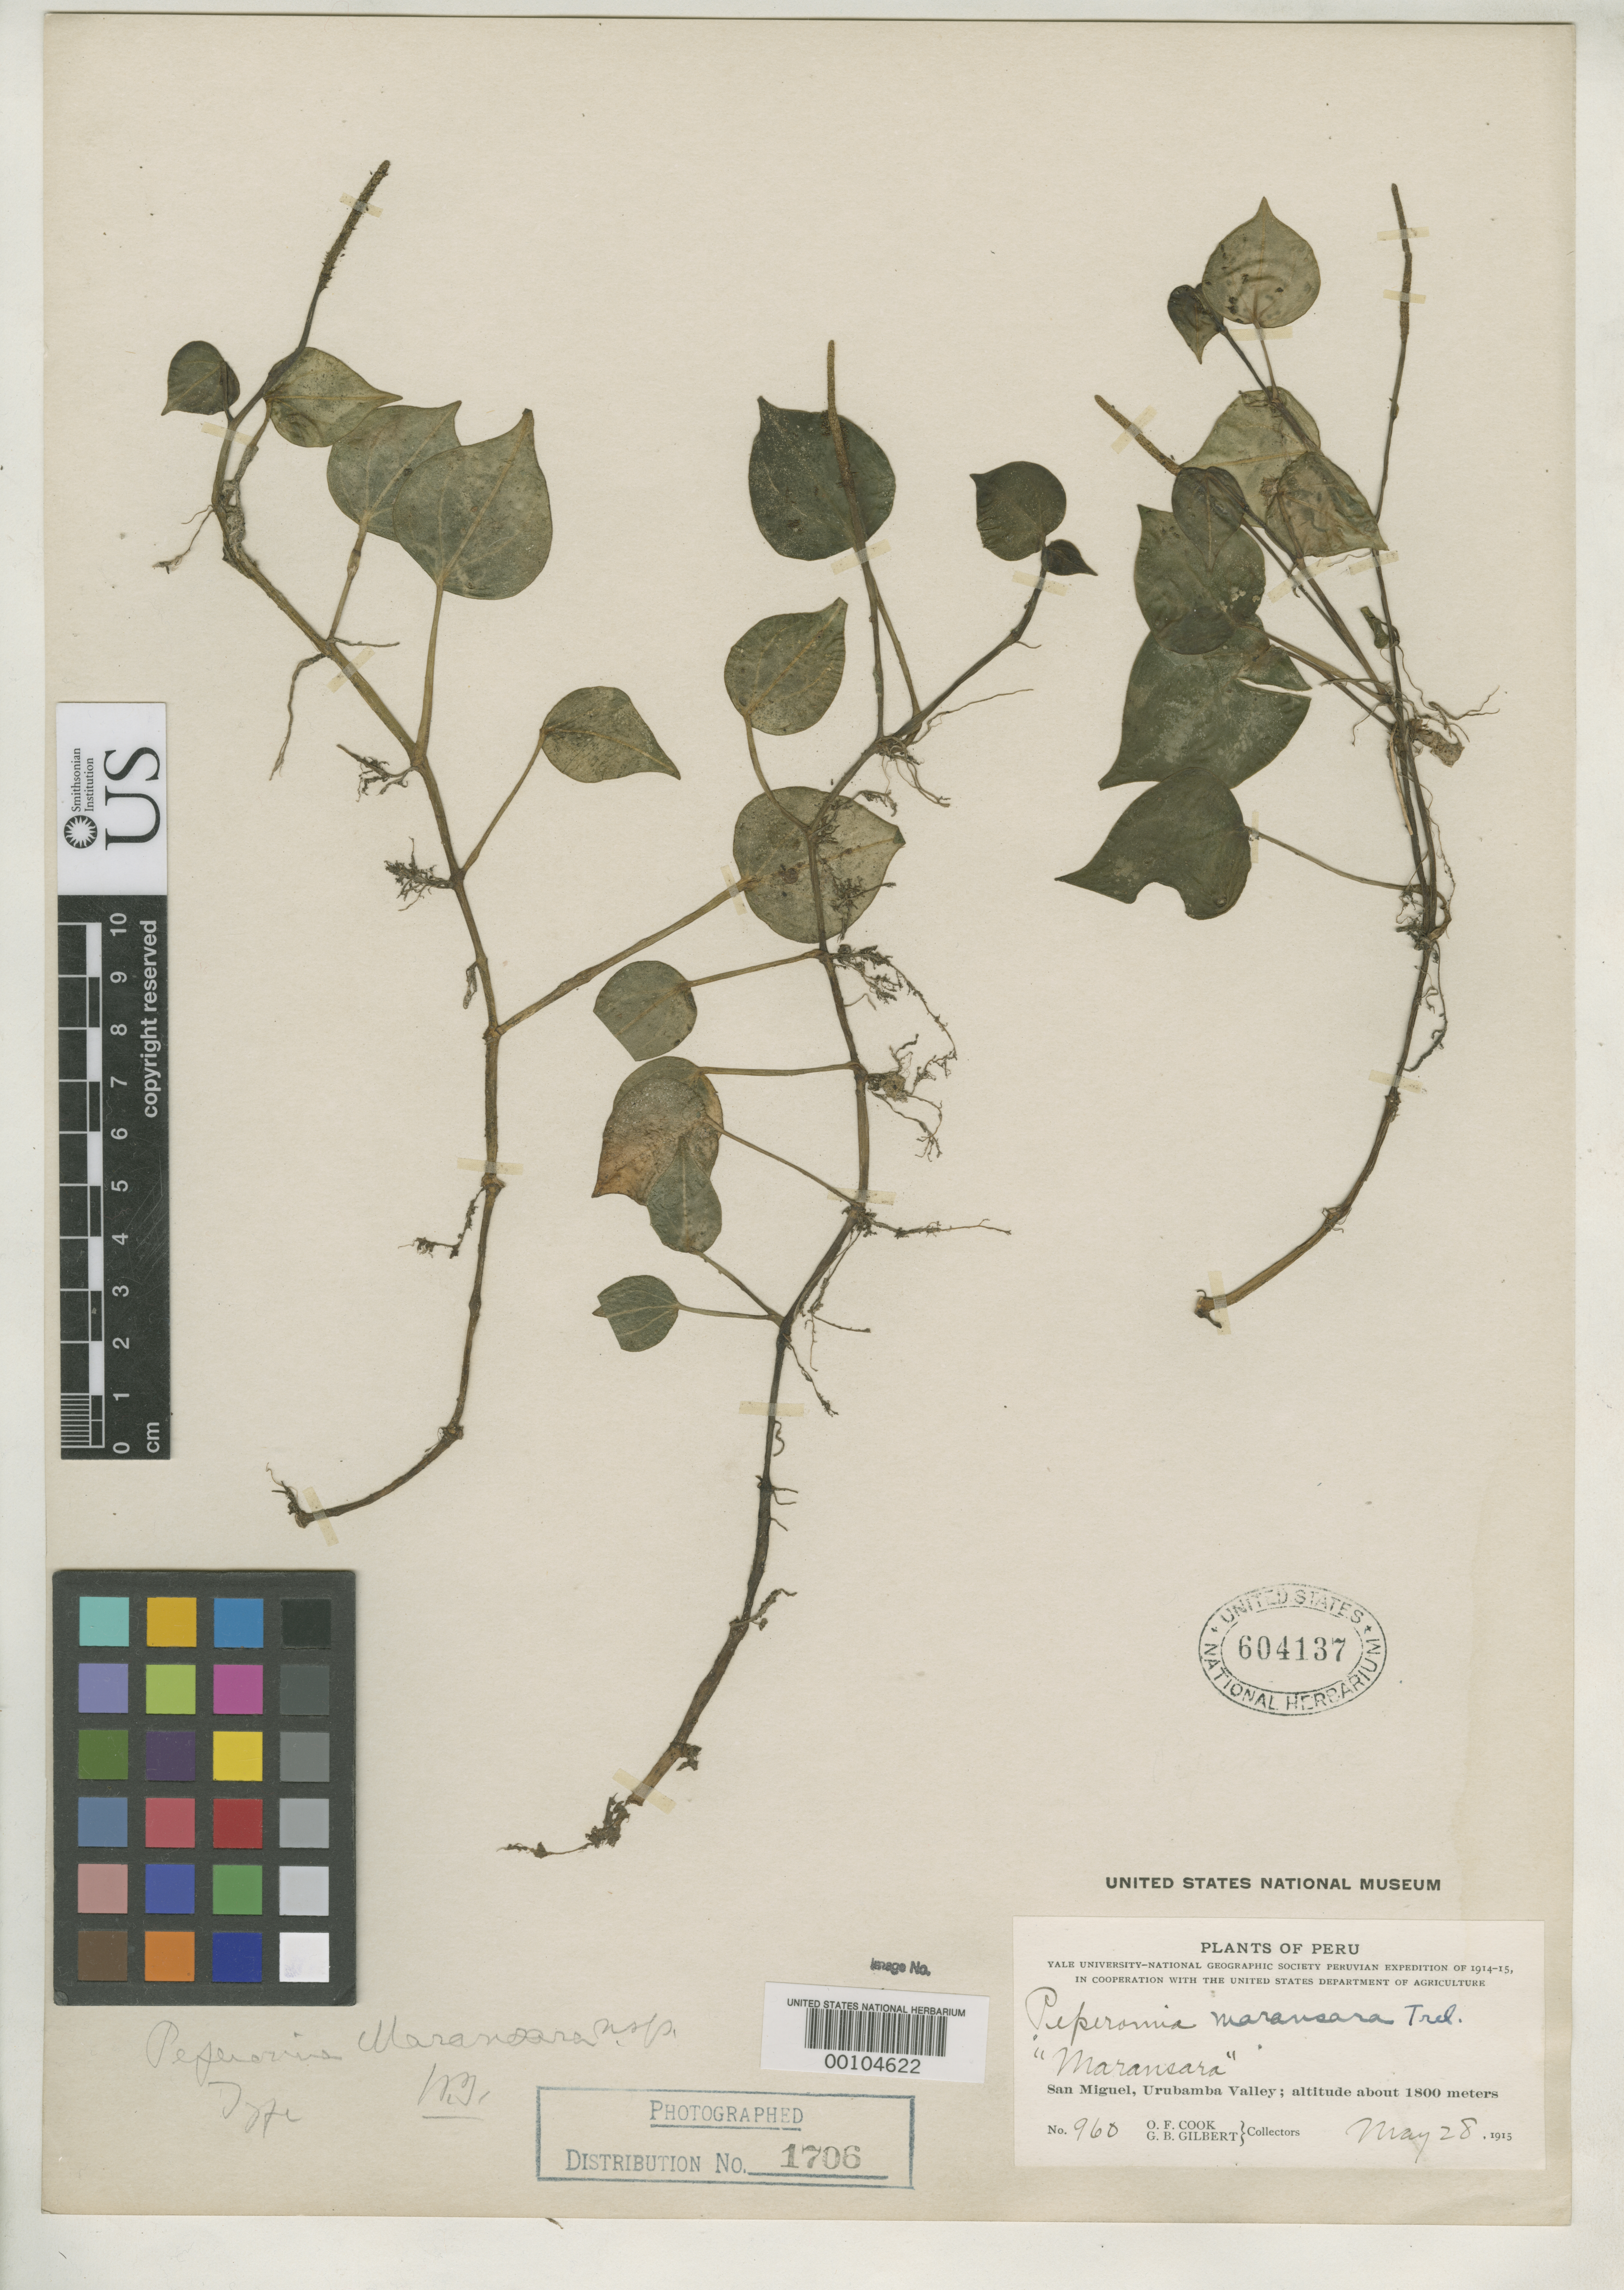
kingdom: Plantae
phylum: Tracheophyta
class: Magnoliopsida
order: Piperales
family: Piperaceae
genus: Peperomia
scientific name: Peperomia maransara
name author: Trel. in J.F. Macbr.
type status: Holotype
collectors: O. F. Cook & G. B. Gilbert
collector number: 960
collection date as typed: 28 May 1915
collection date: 1915-05-28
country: Peru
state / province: Cajamarca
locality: San Miguel, Urubamba Valley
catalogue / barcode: US 604137